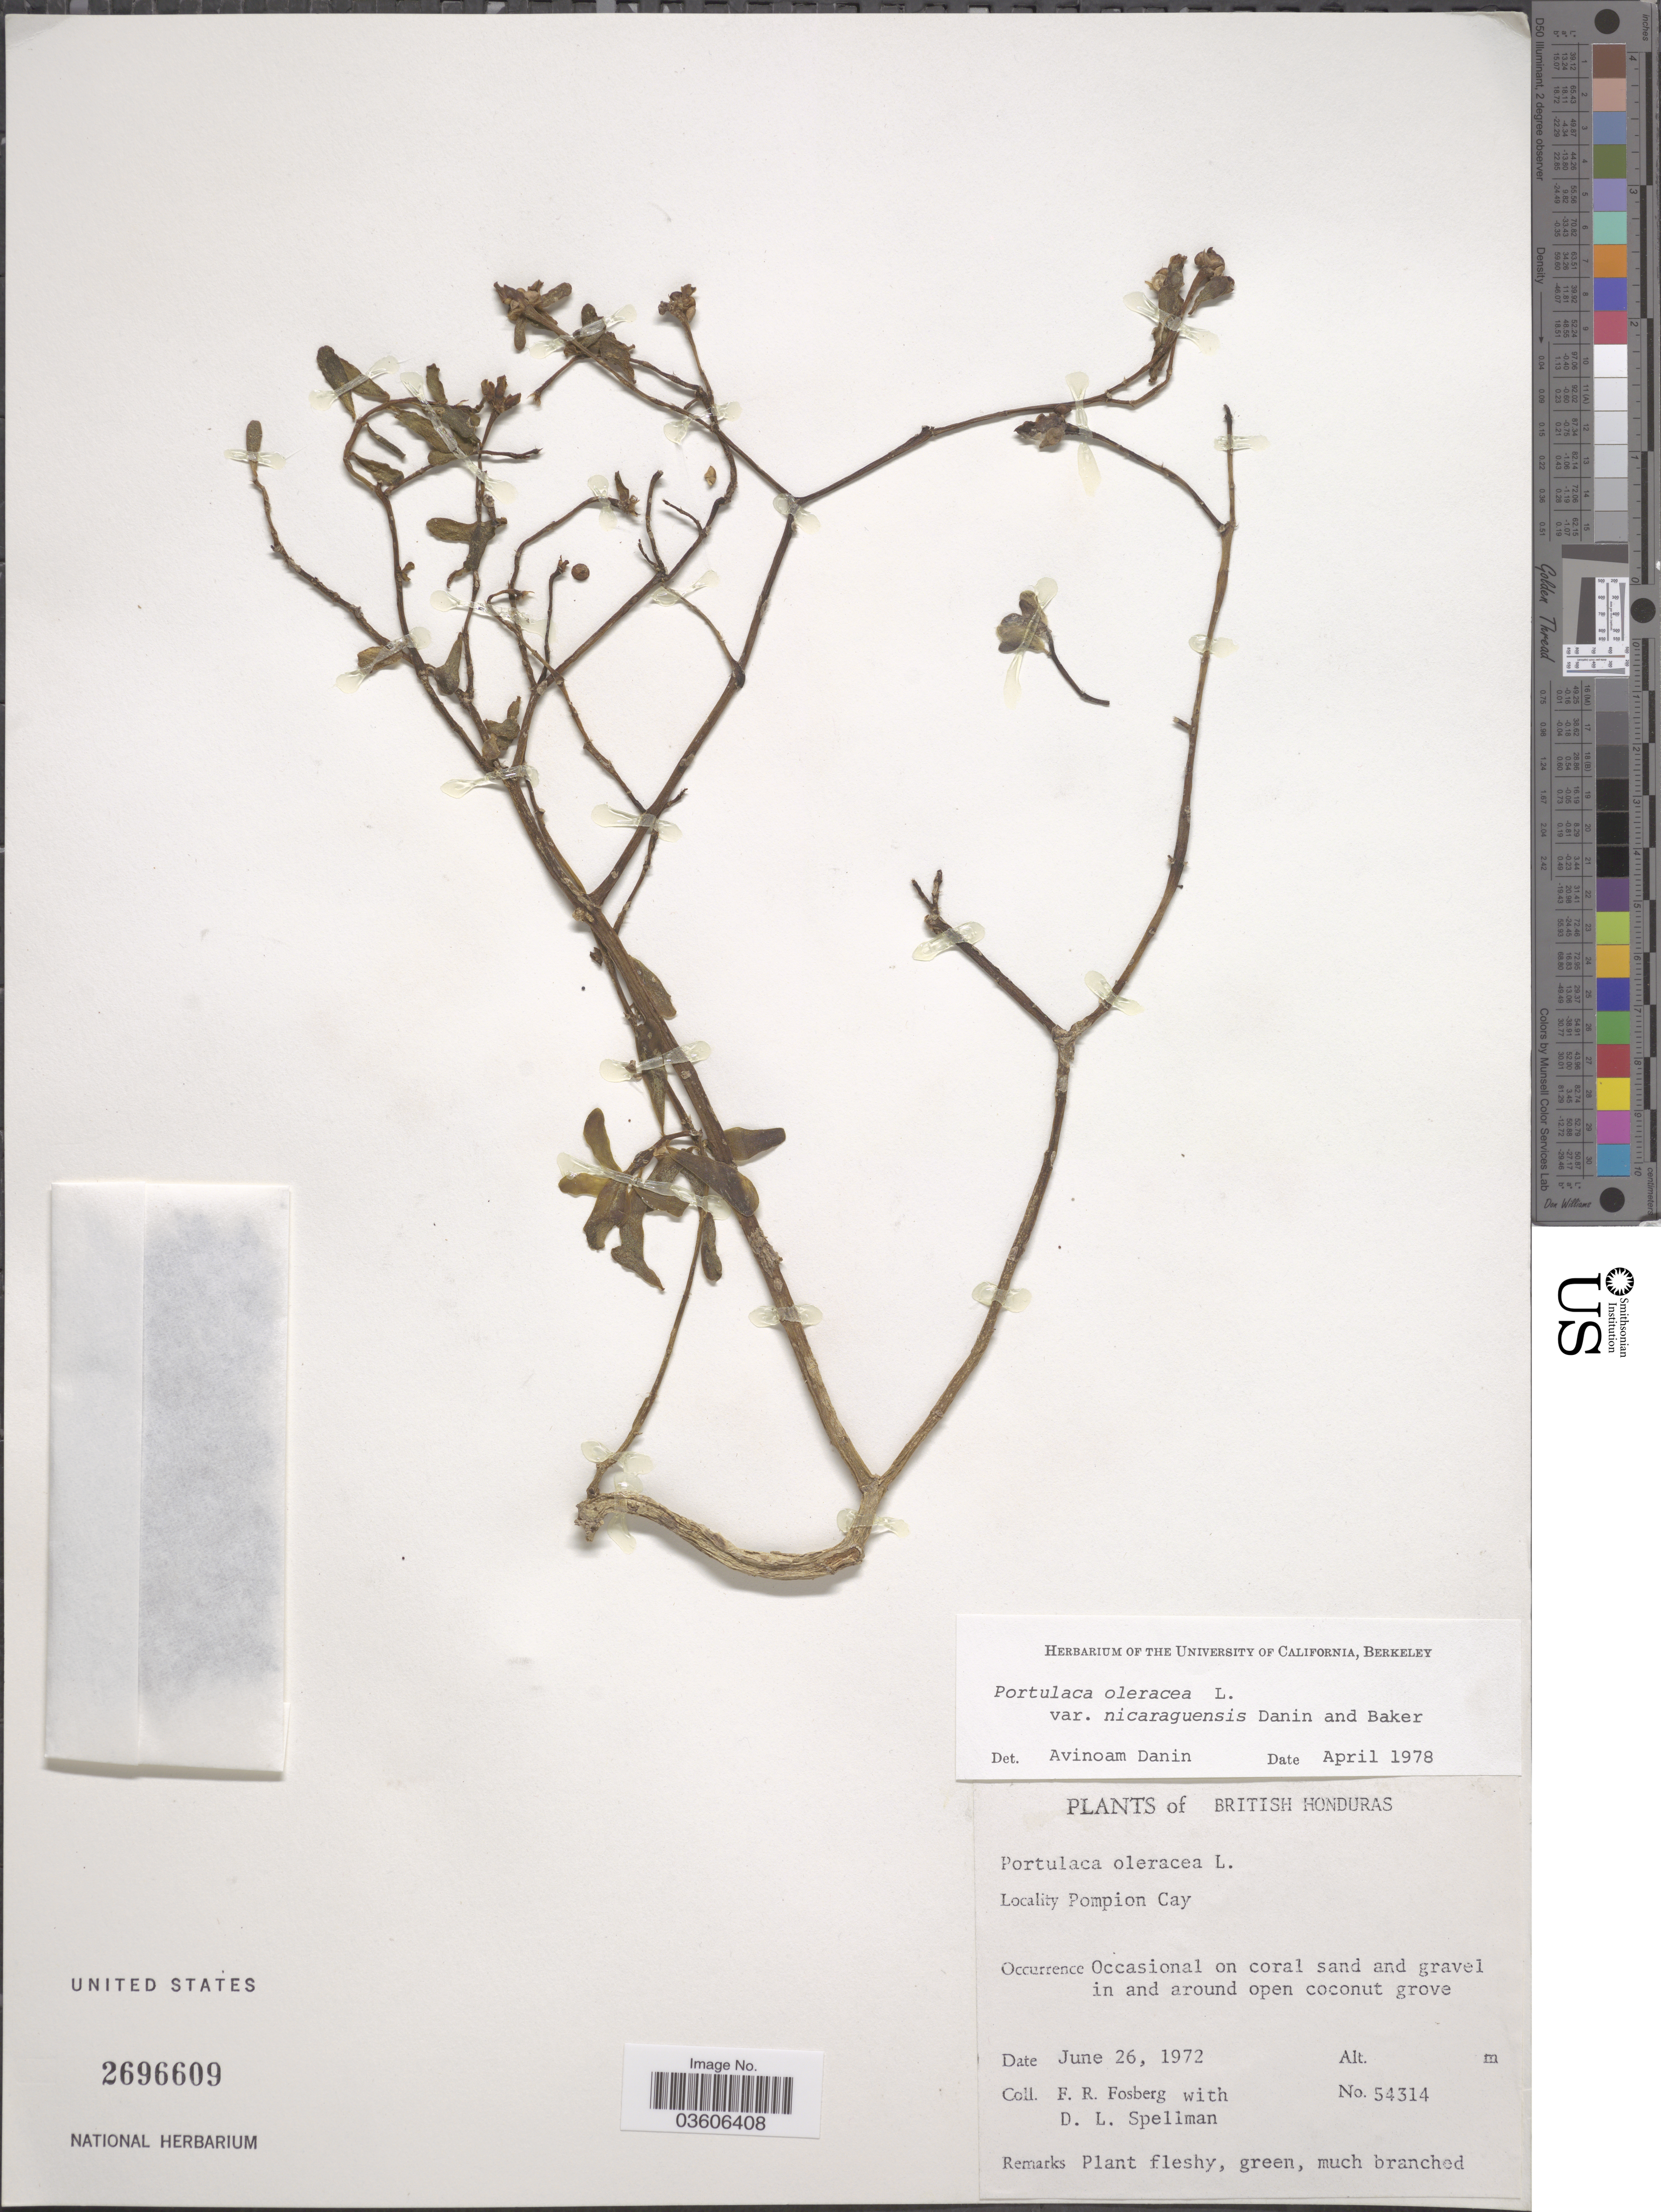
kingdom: Plantae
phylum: Tracheophyta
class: Magnoliopsida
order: Caryophyllales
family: Portulacaceae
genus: Portulaca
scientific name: Portulaca oleracea var. nicaraguensis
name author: Danin & H.G. Baker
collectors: F. R. Fosberg & D. L. Spellman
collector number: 54314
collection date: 1972-06-26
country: Belize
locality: British Honduras. Pompion Cay.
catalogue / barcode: US 2696609